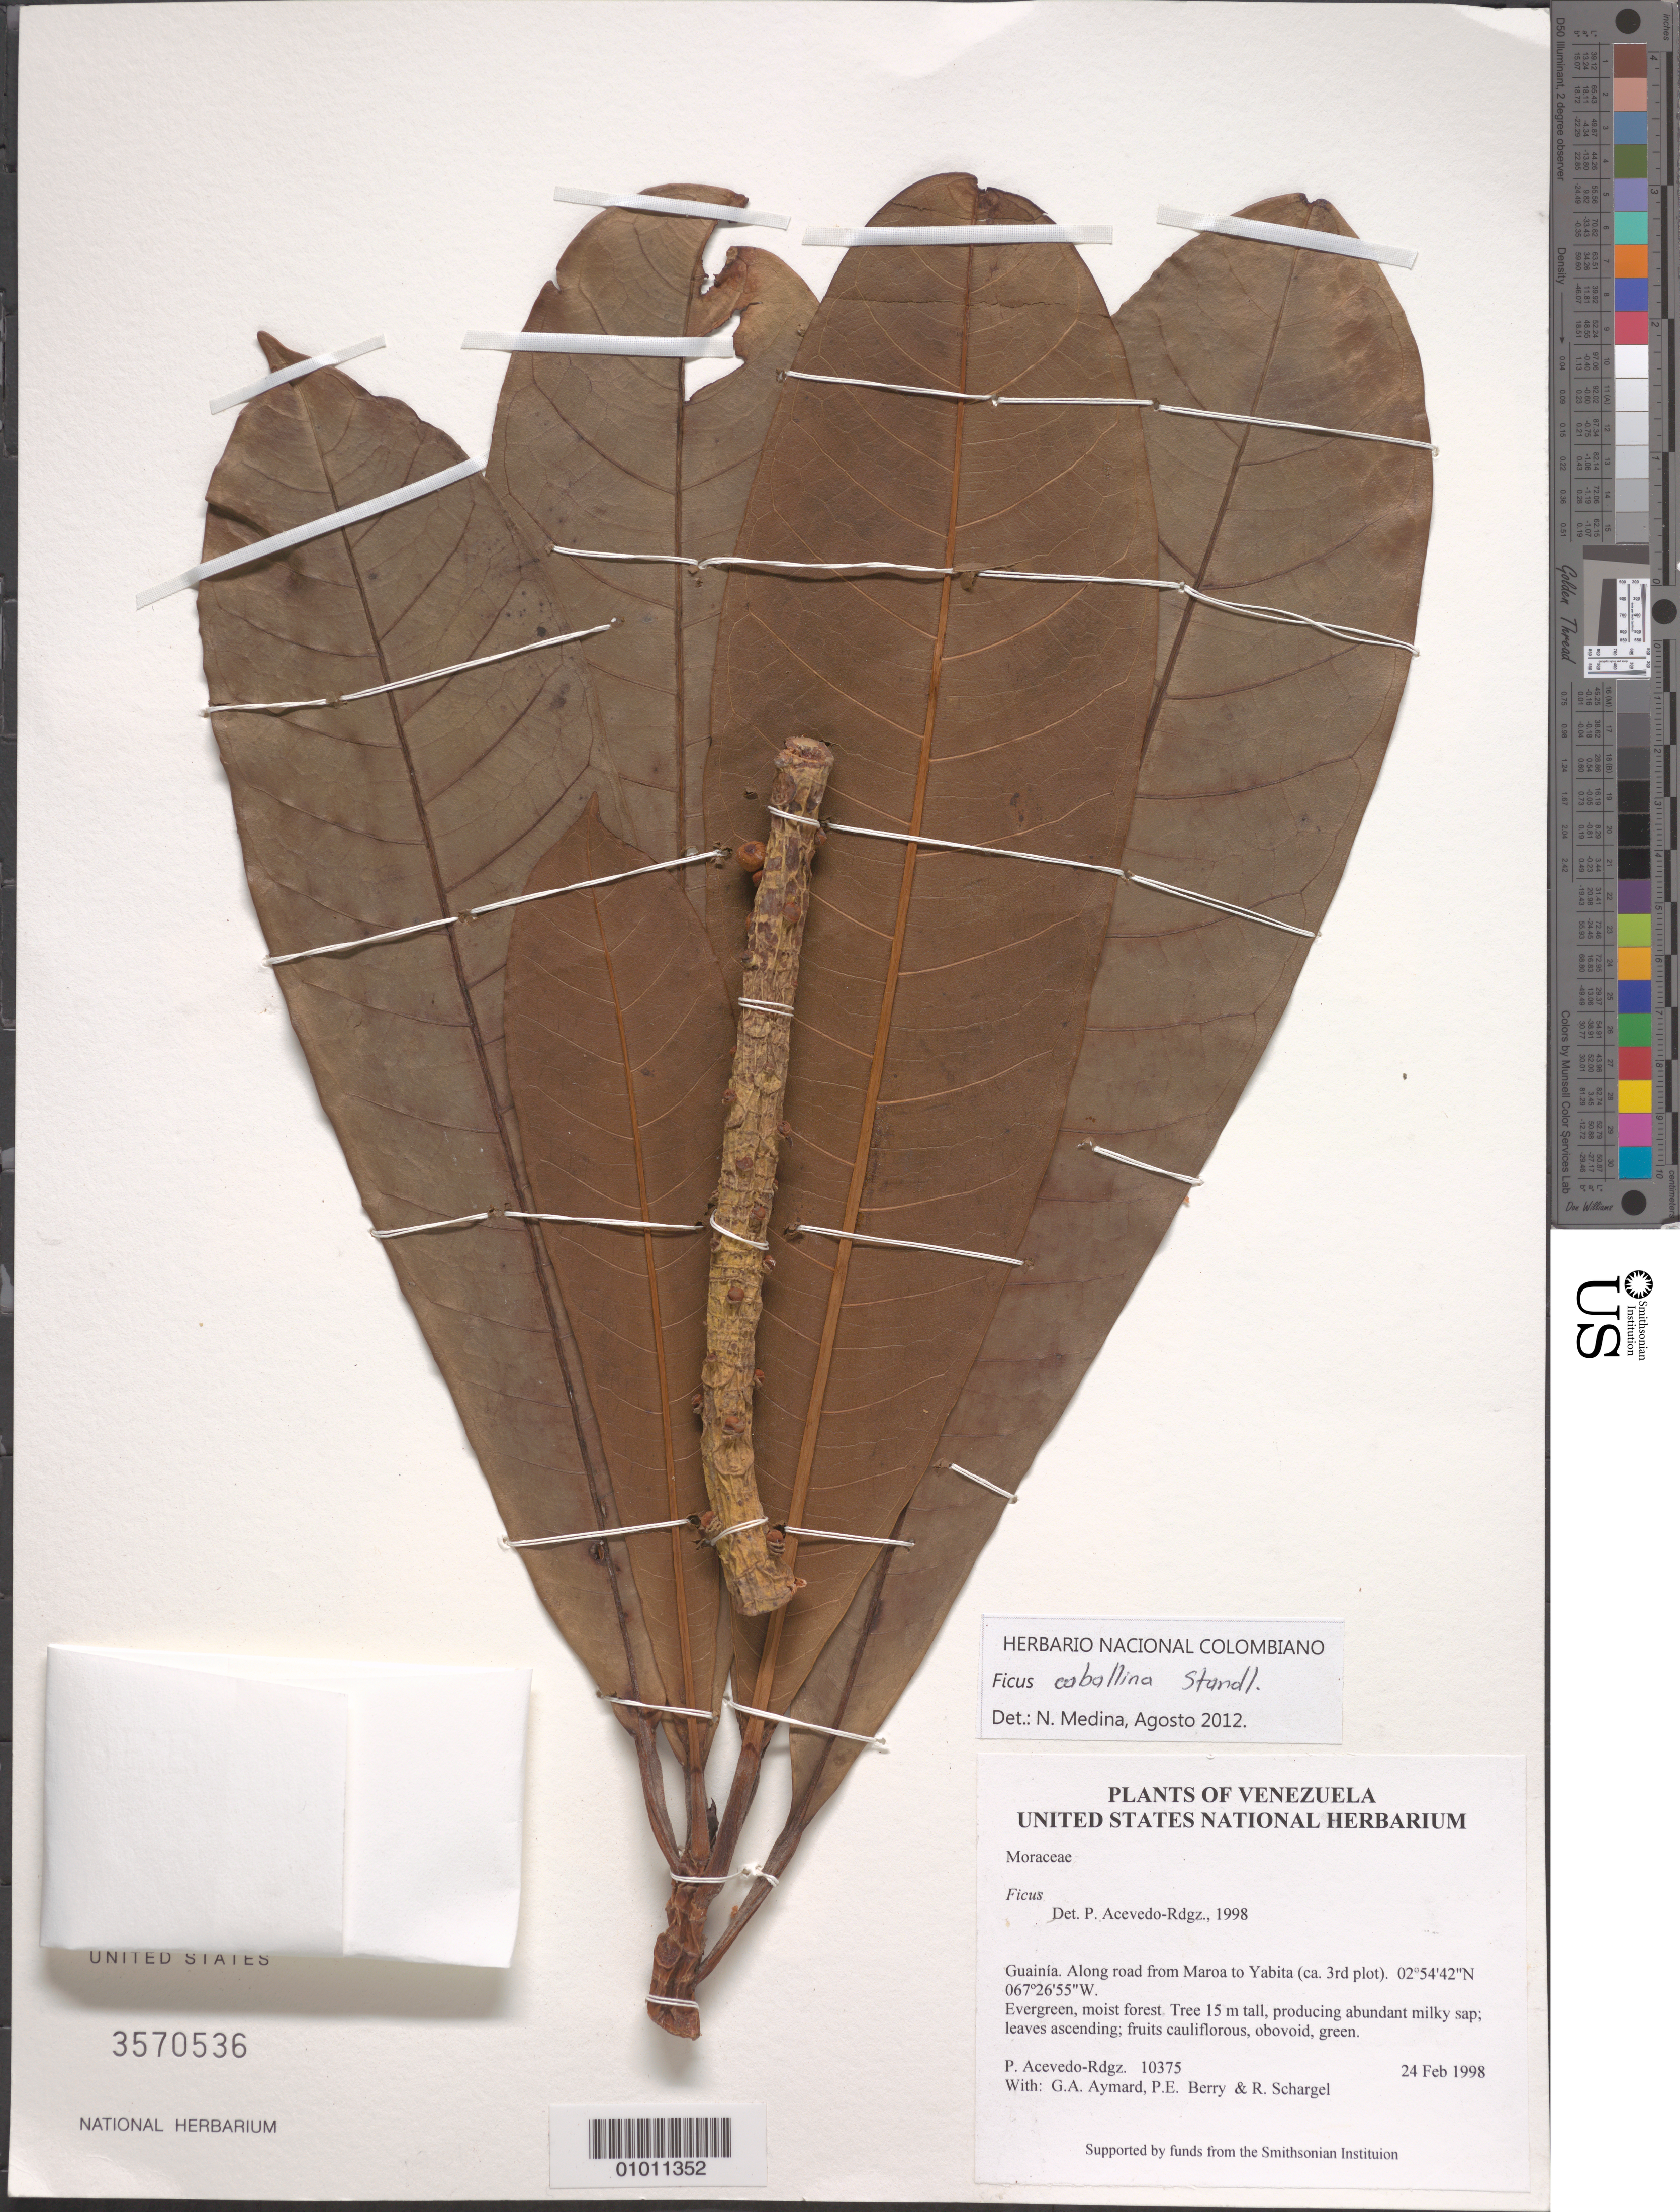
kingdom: Plantae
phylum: Tracheophyta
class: Magnoliopsida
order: Rosales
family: Moraceae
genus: Ficus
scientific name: Ficus caballina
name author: Standl.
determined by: Medina, N.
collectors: P. Acevedo-Rodr., G. A. Aymard, P. E. Berry & R. Schargel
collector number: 10375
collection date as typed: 24 Feb 1998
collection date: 1998-02-24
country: Venezuela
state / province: Amazonas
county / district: Maroa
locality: Along road from Maroa to Yabita (ca. 3rd plot).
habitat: Evergreen, moist forest.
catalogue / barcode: US 3570536